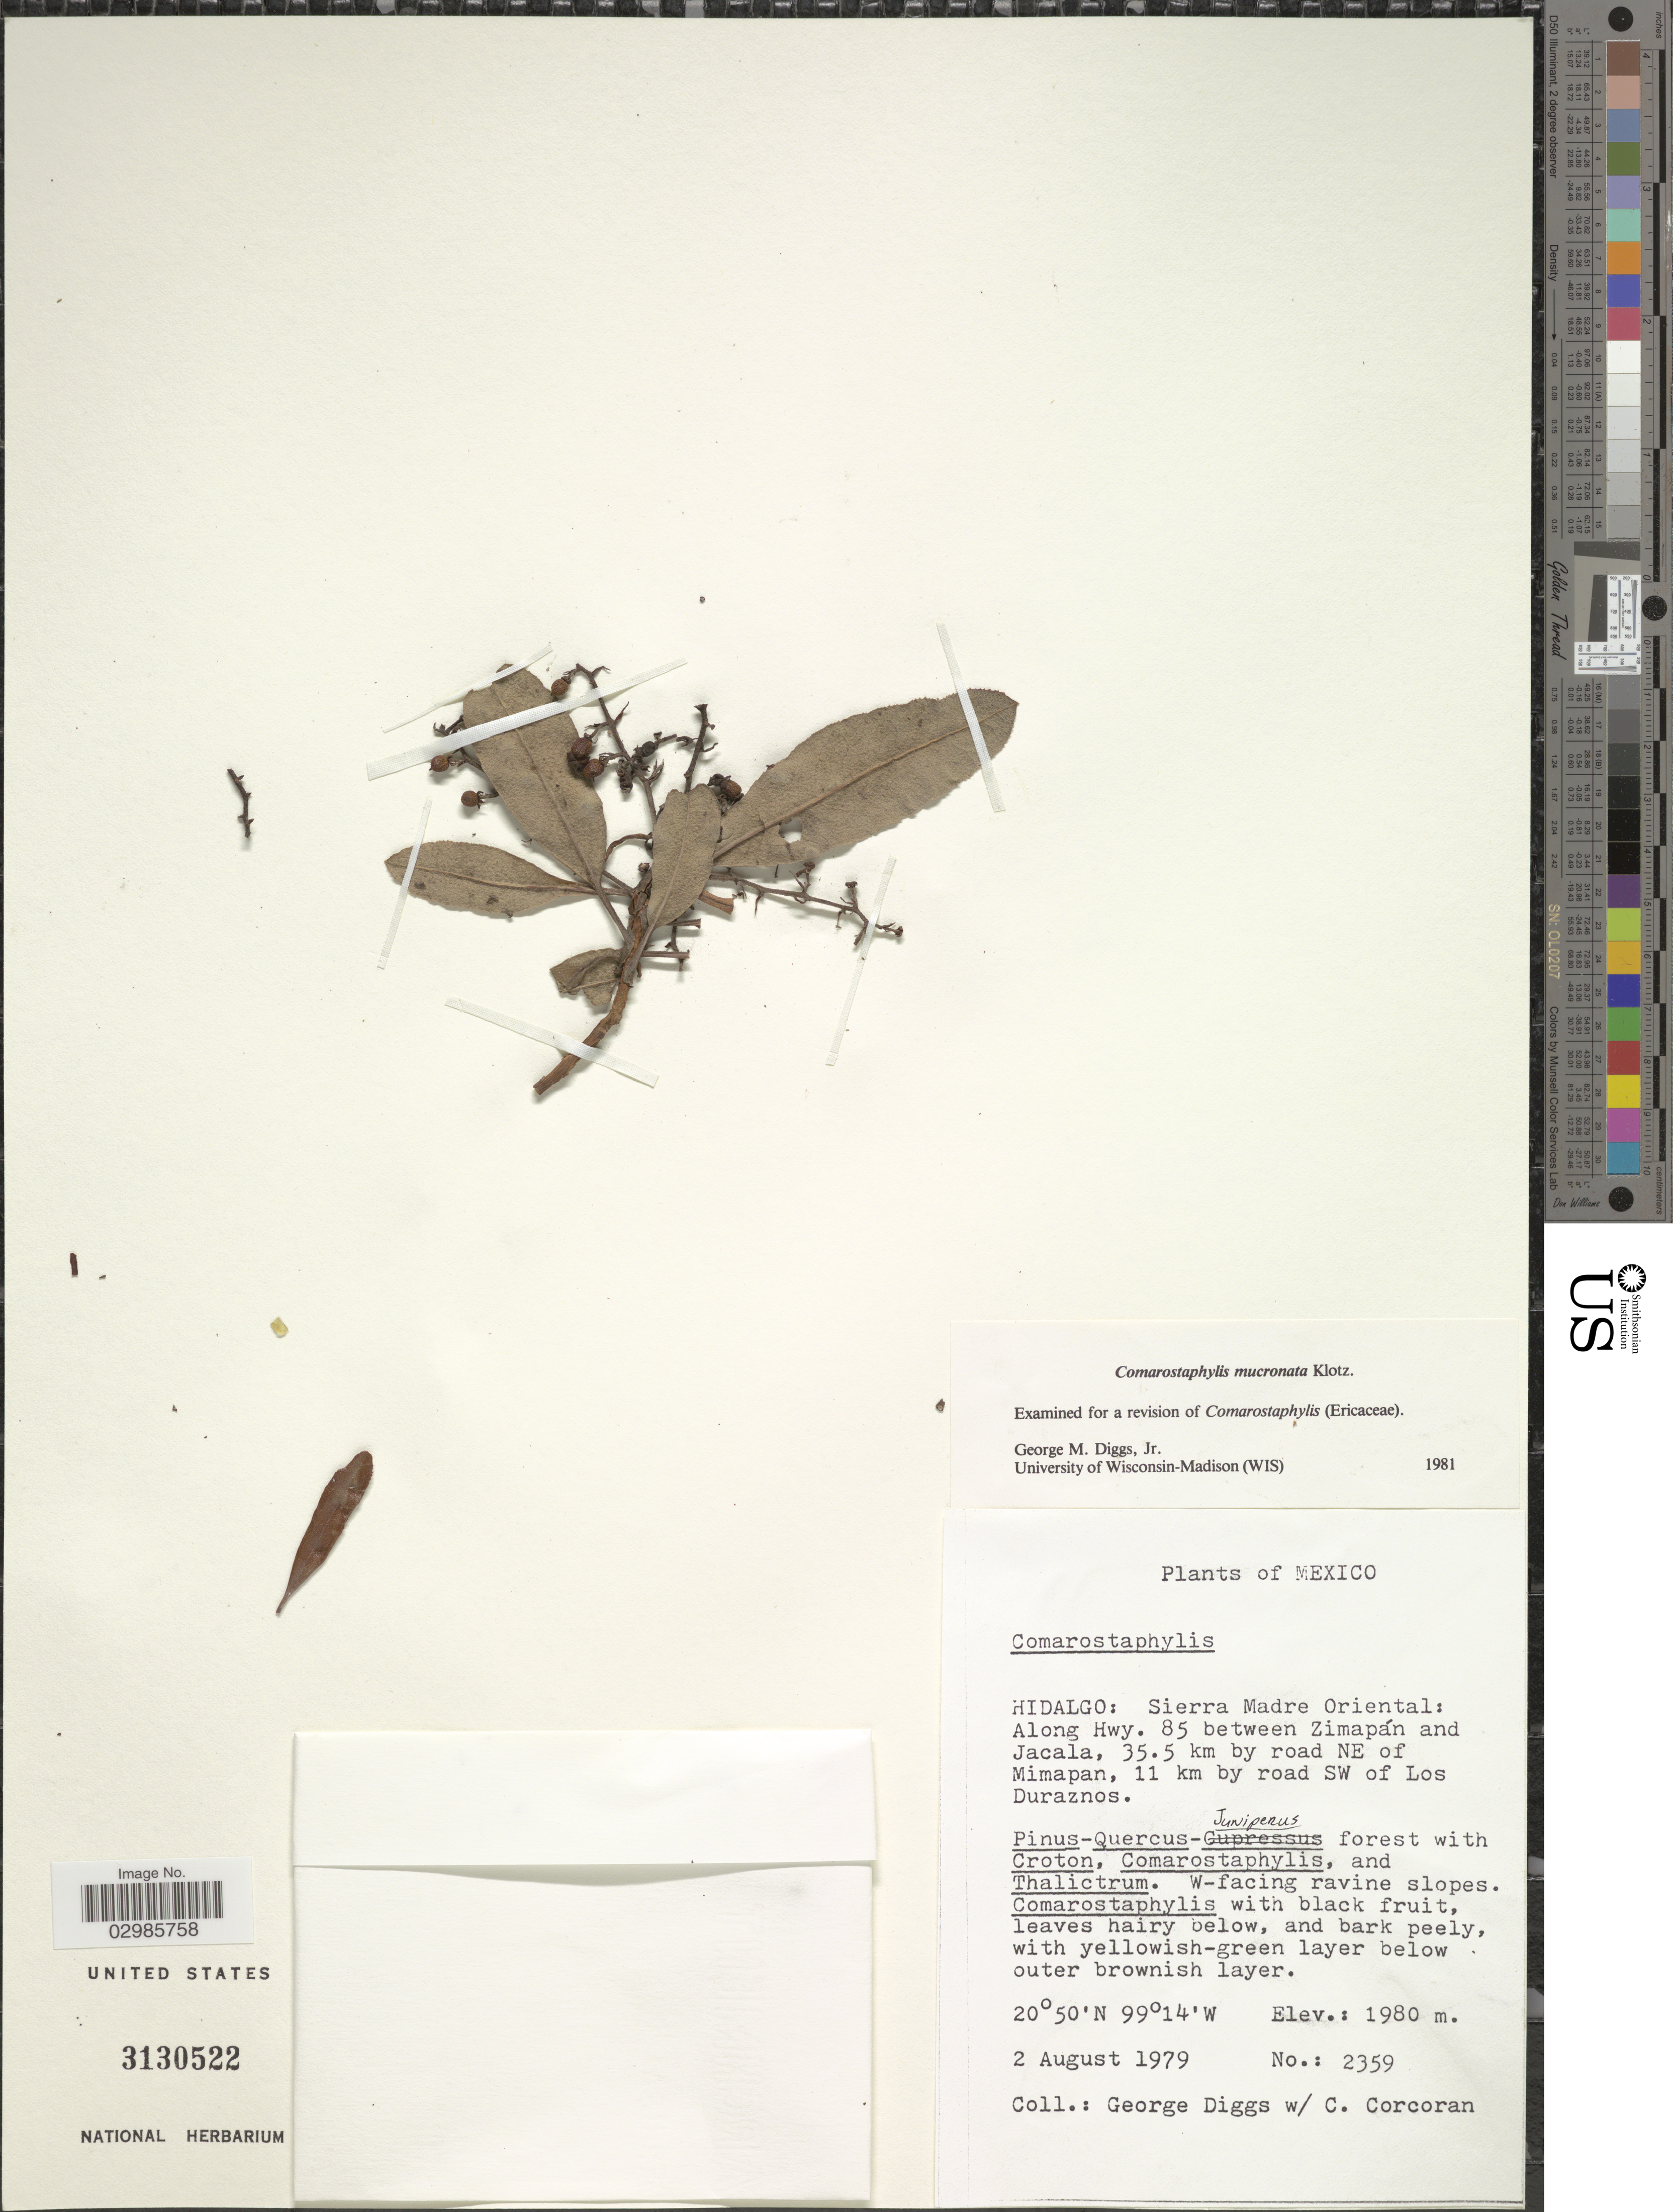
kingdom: Plantae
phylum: Tracheophyta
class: Magnoliopsida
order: Ericales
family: Ericaceae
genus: Comarostaphylis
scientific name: Comarostaphylis mucronata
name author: Klotzsch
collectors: G. Diggs & C. Corcoran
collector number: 2359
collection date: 1979-08-02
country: Mexico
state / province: Hidalgo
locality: Sierra Madre Oriental: Along Hwy. 85 between Zimapán and Jacala, 35.5 km by road NE of Zimapán, 11 km by road SW of Los Duraznos.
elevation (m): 1980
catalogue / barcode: US 3130522